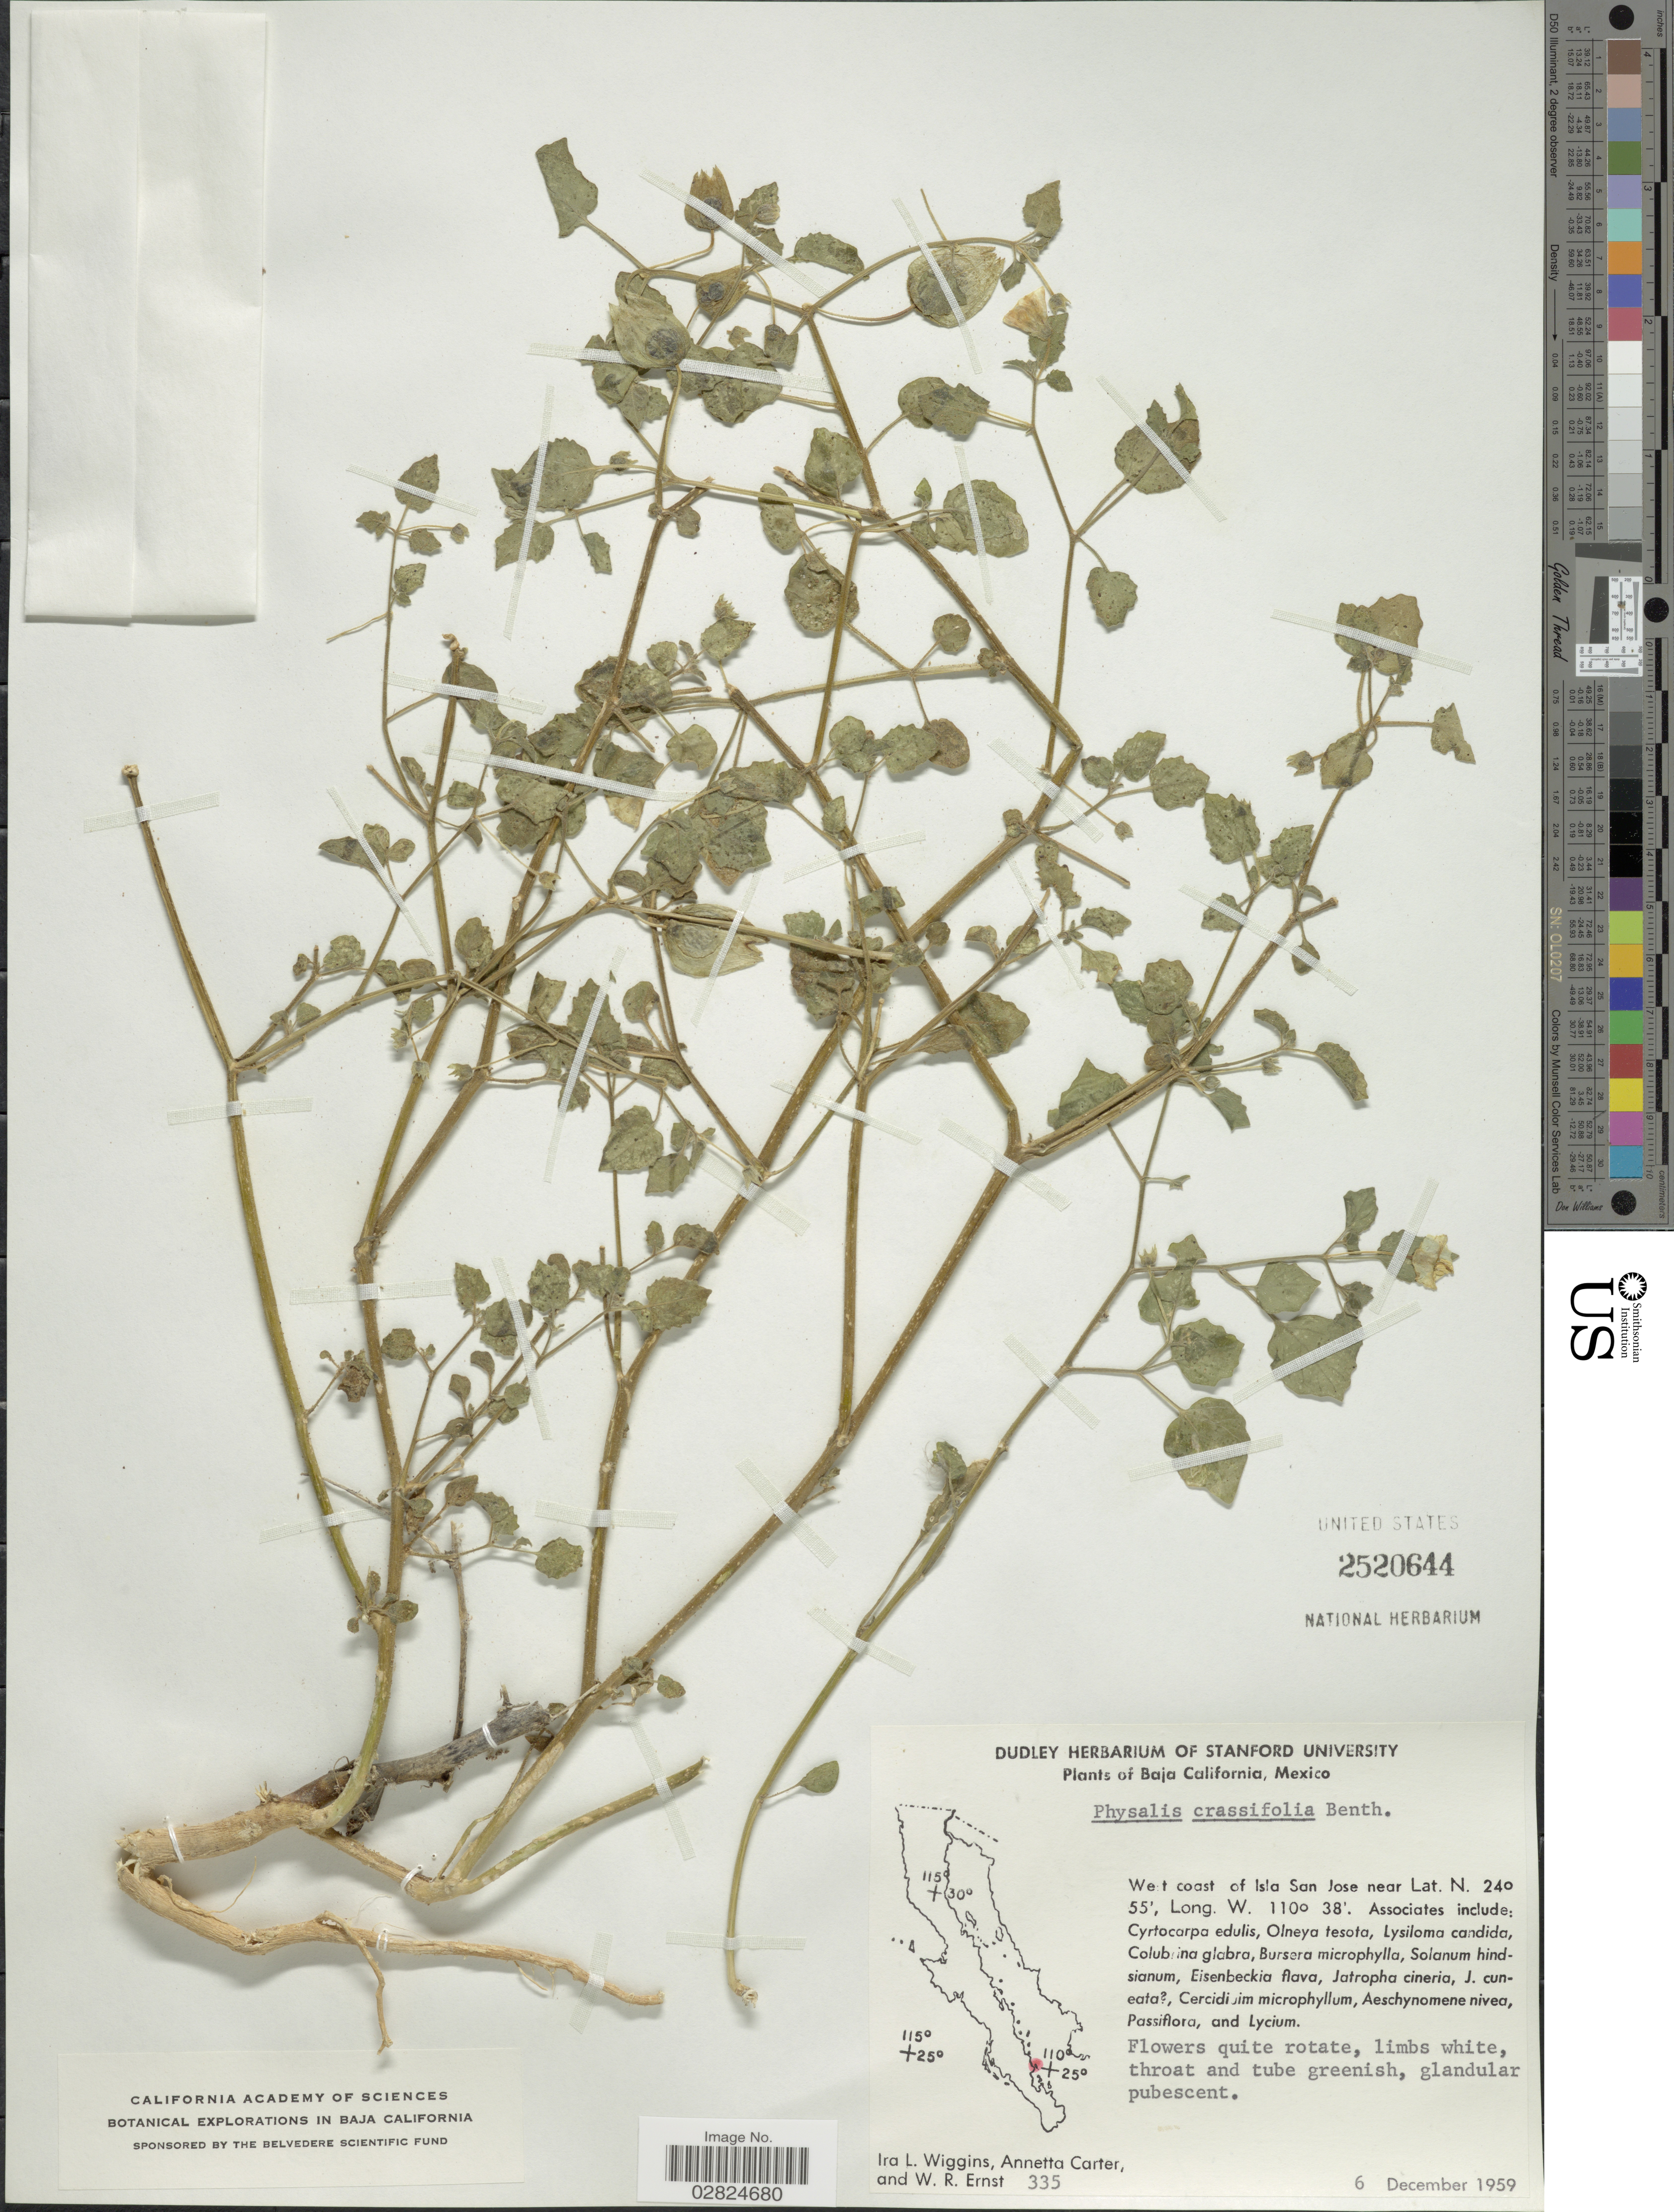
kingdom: Plantae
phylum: Tracheophyta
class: Magnoliopsida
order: Solanales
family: Solanaceae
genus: Physalis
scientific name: Physalis crassifolia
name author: Benth.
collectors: I. L. Wiggins, A. Carter & W. R. Ernst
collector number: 335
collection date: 1959-12-06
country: Mexico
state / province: Baja California Sur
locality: West coast of Isla San Jose near.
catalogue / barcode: US 2520644